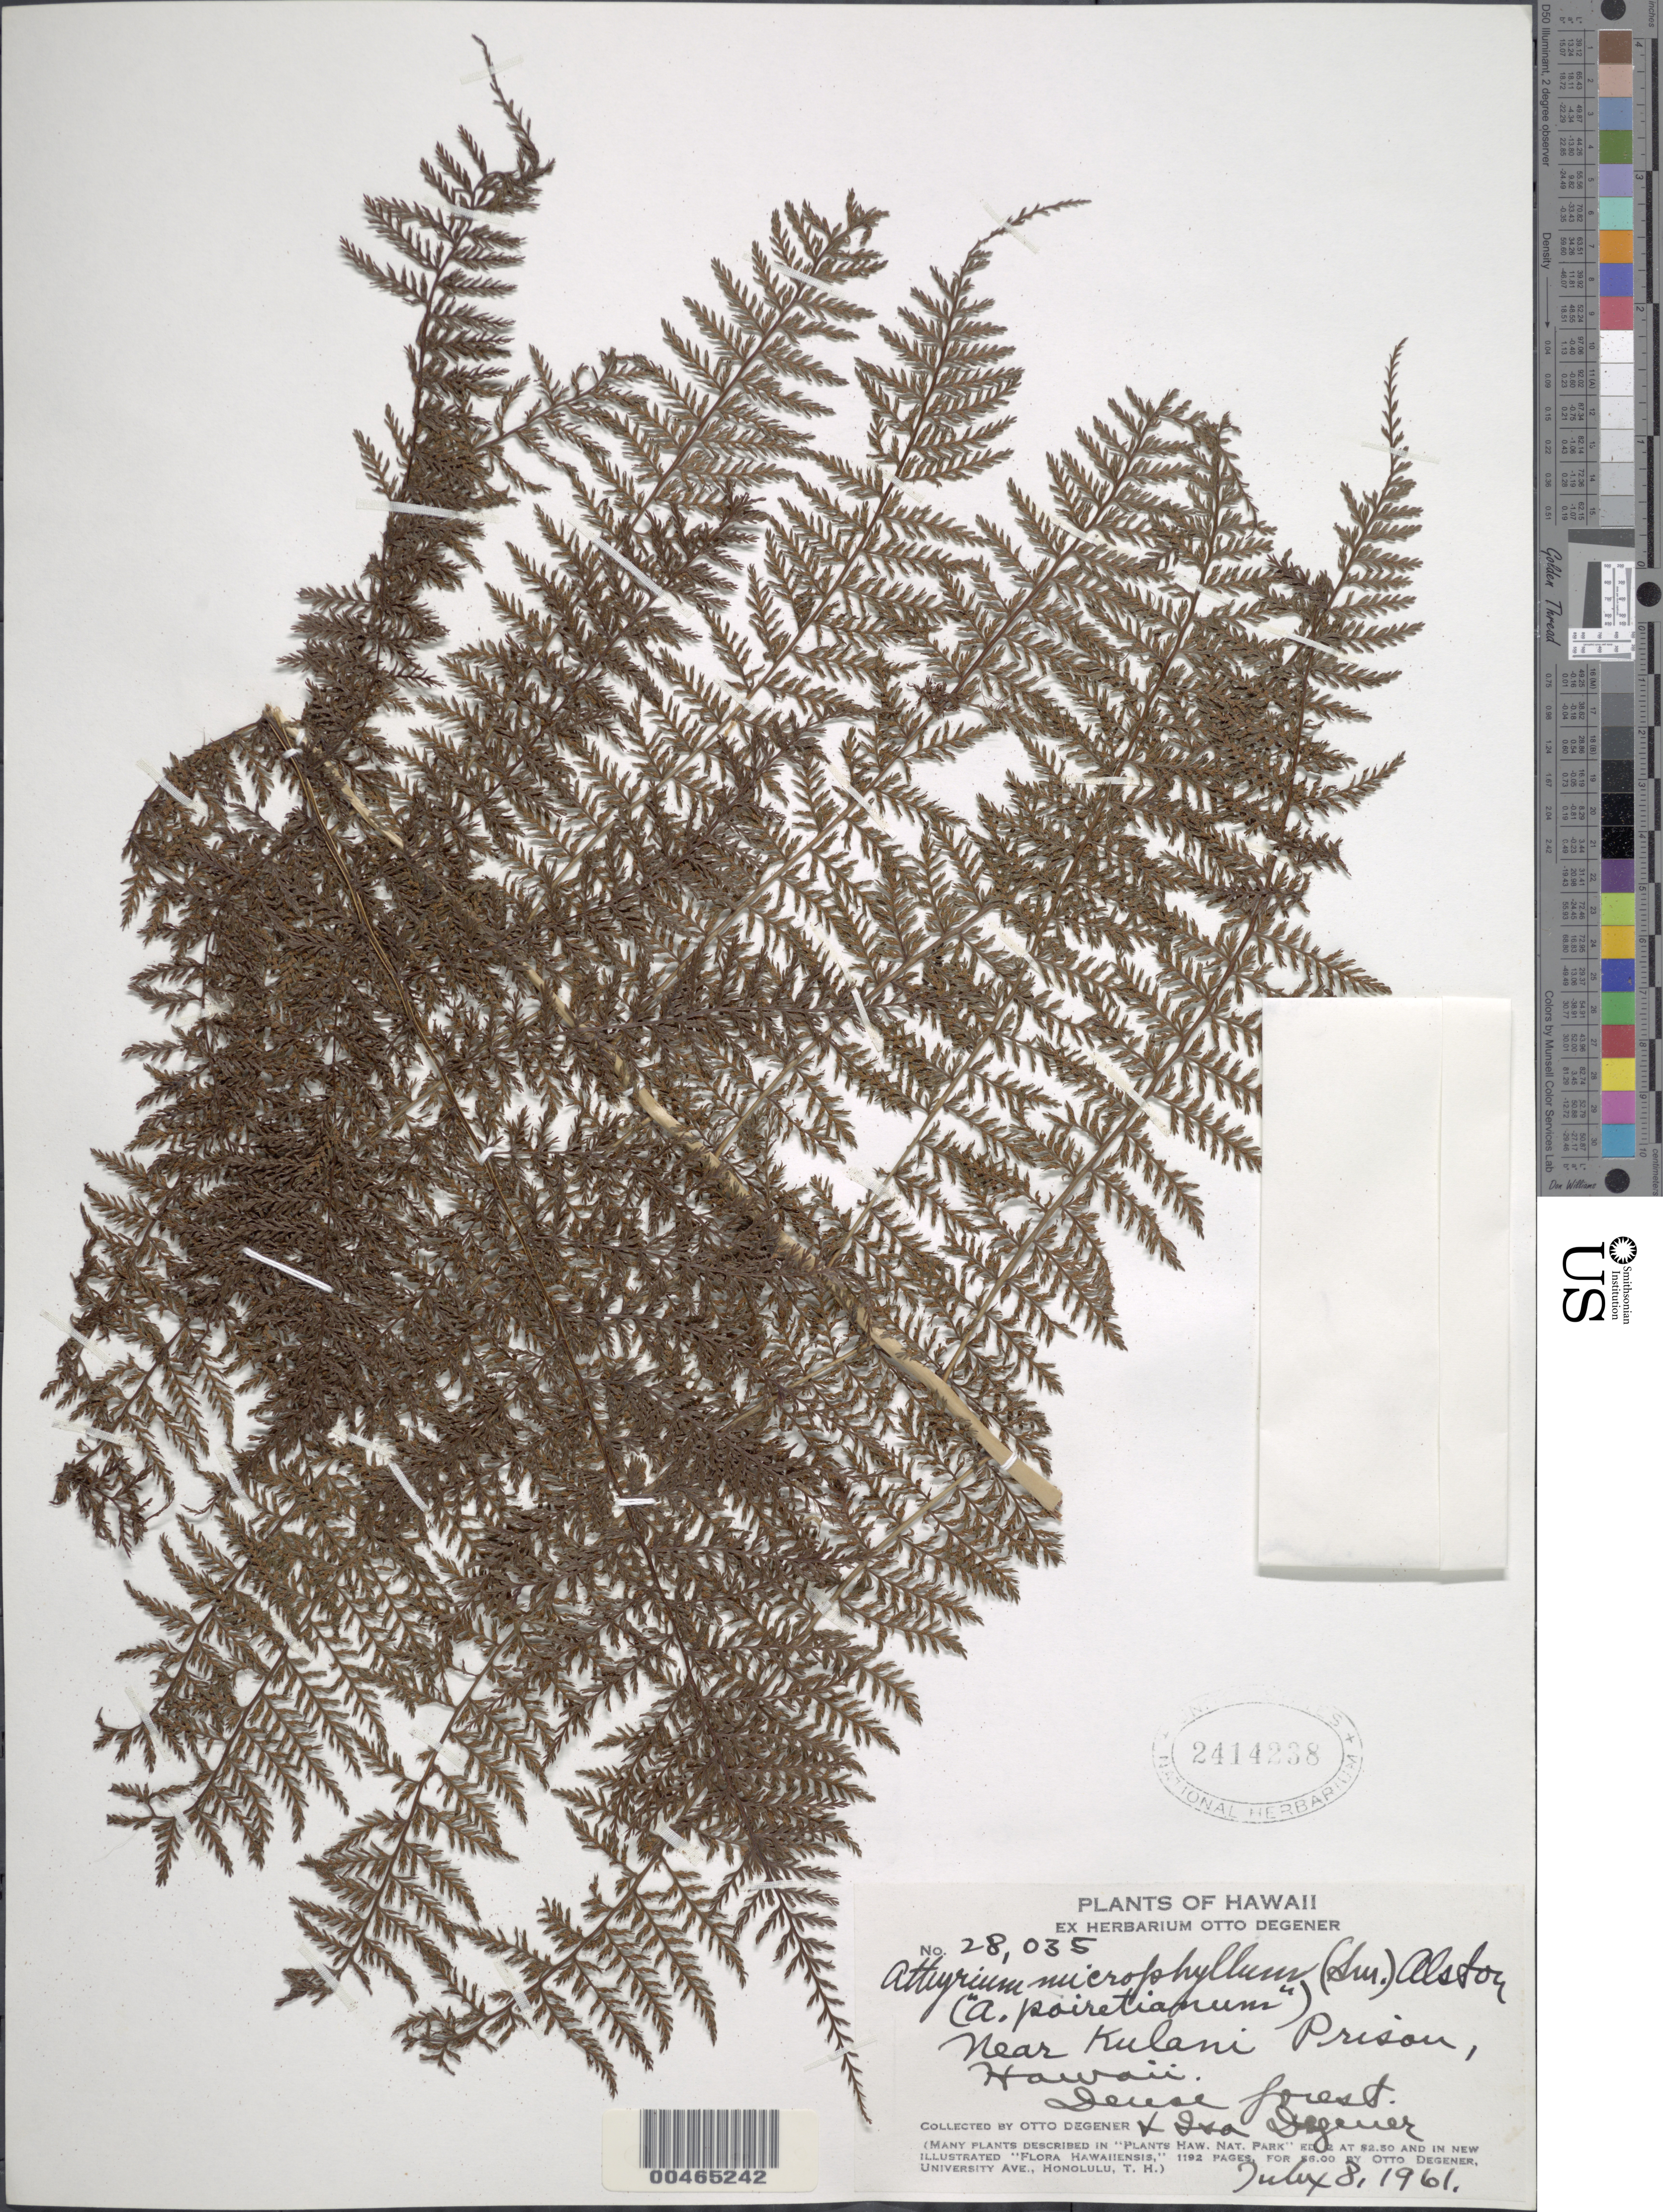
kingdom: Plantae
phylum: Tracheophyta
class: Polypodiopsida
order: Polypodiales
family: Athyriaceae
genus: Athyrium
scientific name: Athyrium microphyllum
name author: (Sm.) Alston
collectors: O. Degener & I. Degener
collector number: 28035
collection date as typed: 8 Jul 1961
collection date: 1961-07-08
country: United States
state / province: Hawaii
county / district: Hawaii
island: Hawaii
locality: Near Kulani Prison.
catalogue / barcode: US 241288